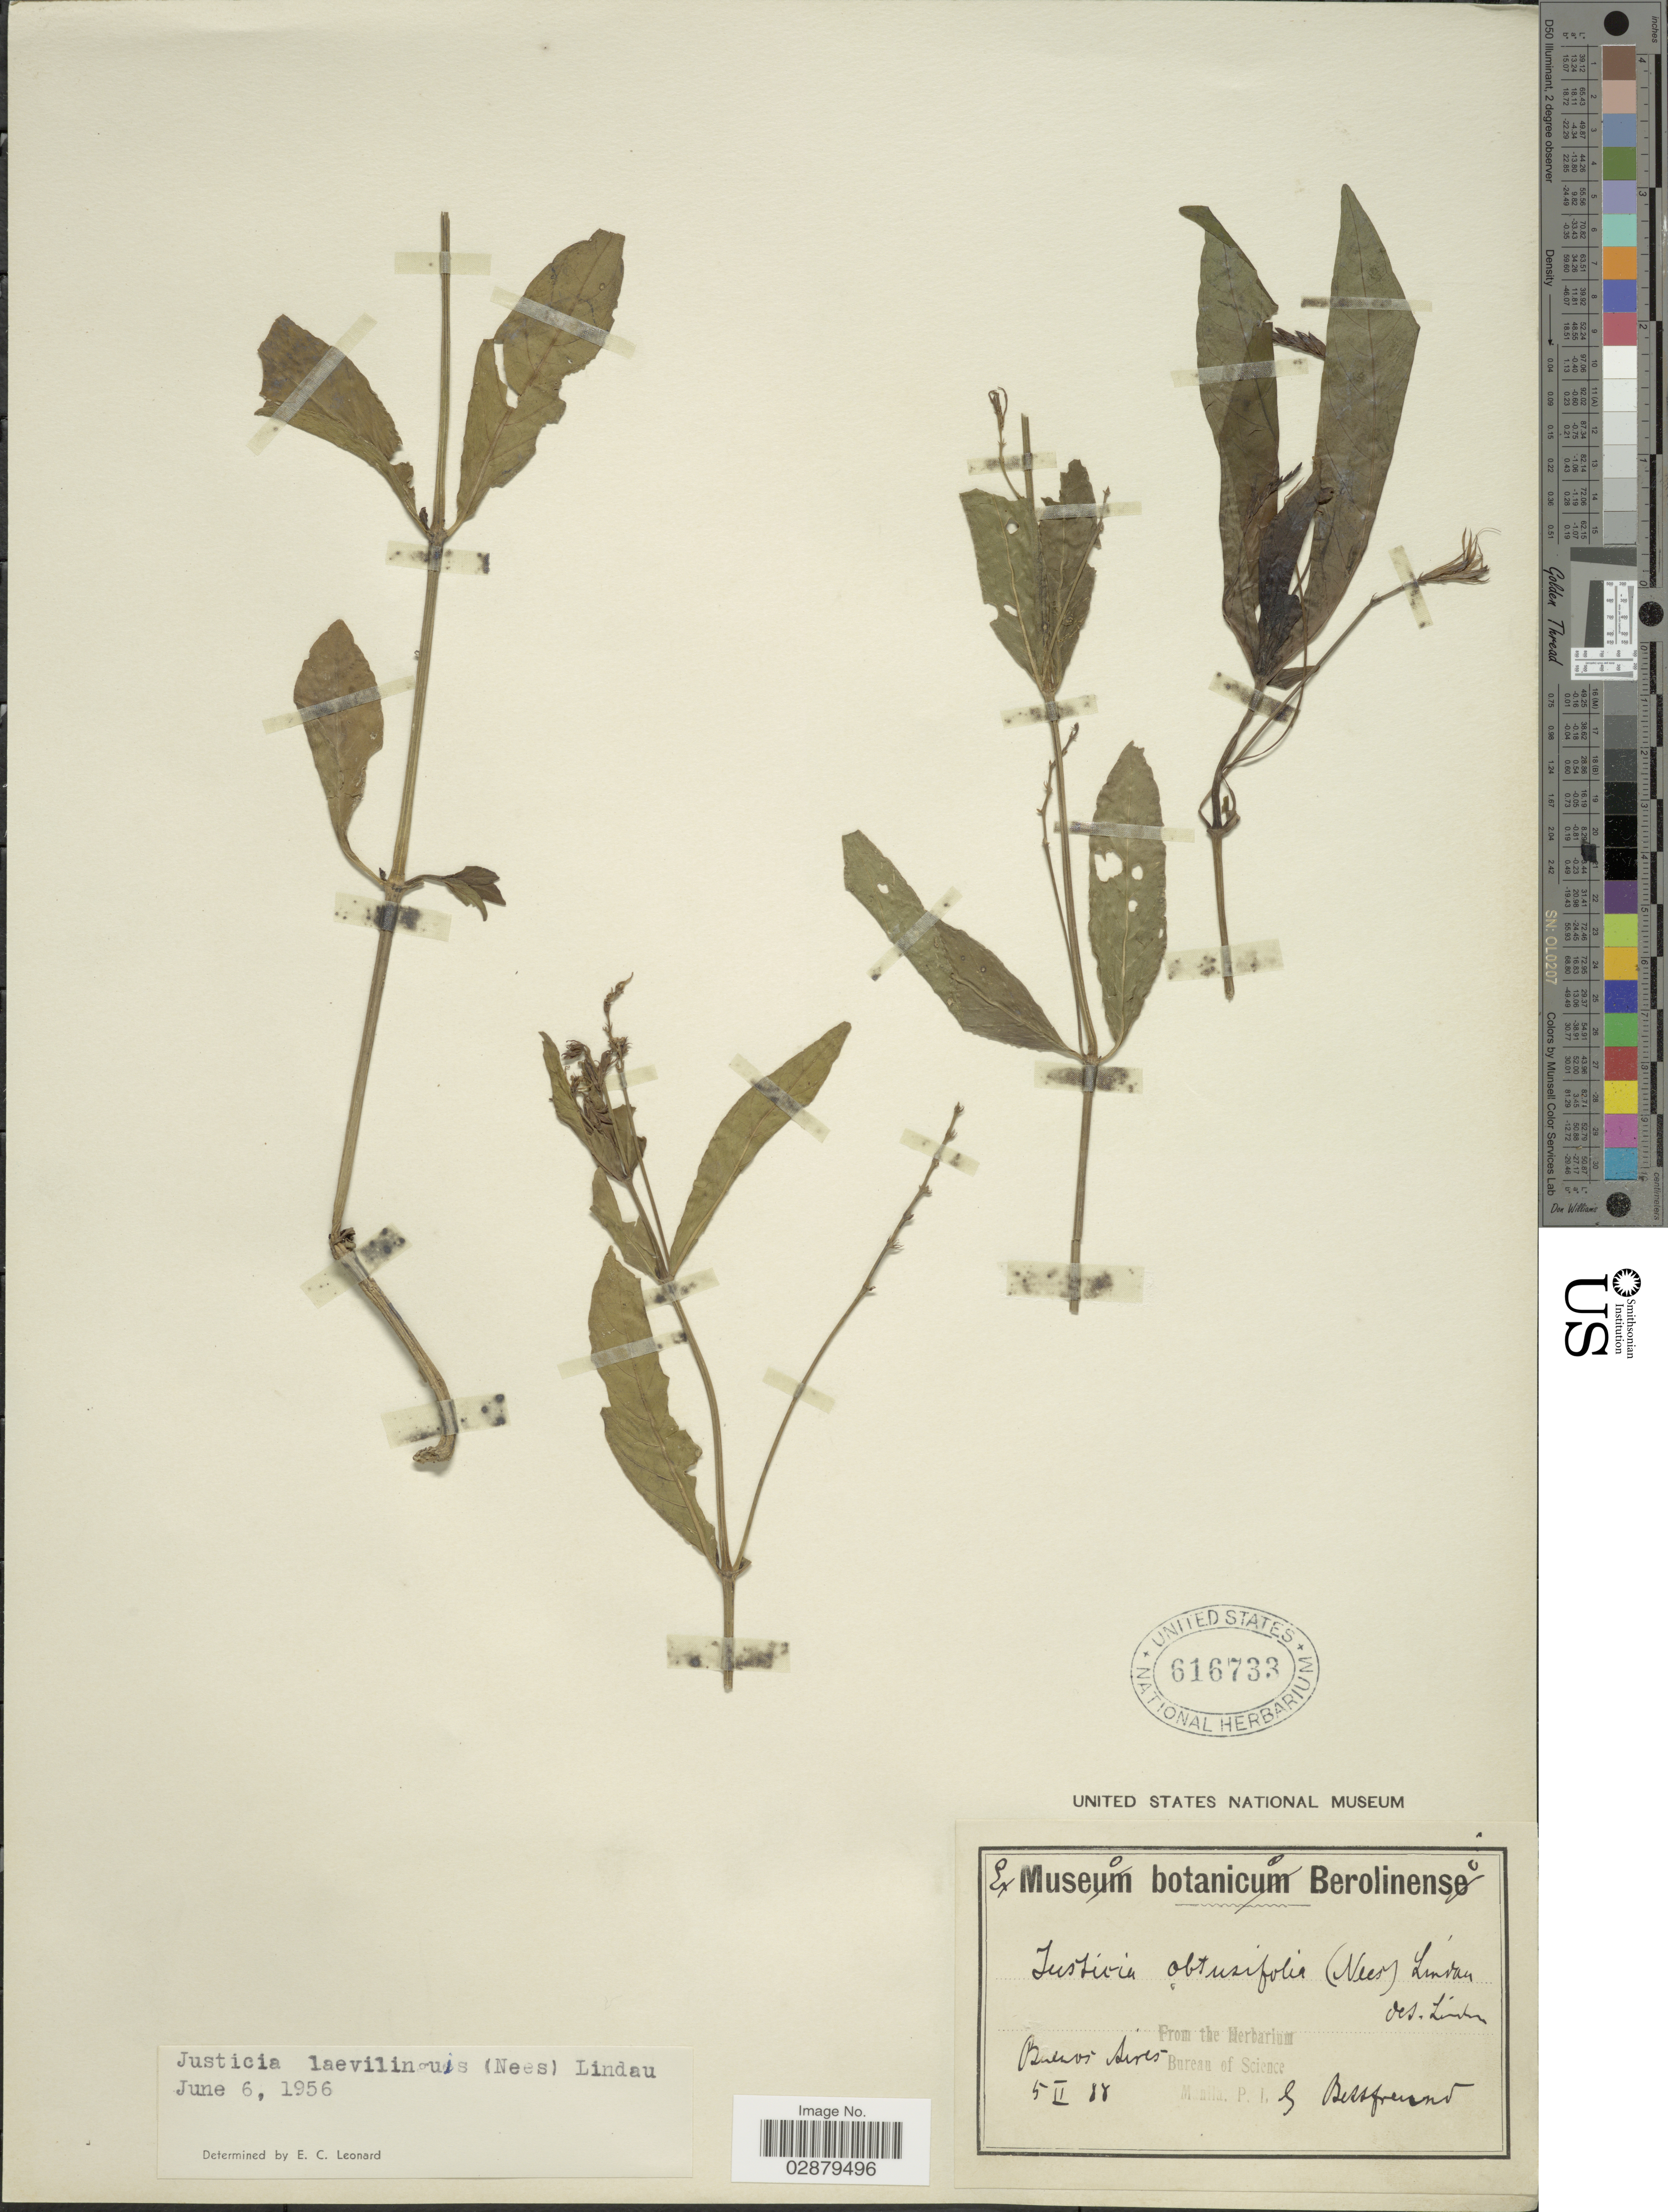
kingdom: Plantae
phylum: Tracheophyta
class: Magnoliopsida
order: Lamiales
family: Acanthaceae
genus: Justicia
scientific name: Justicia laevilinguis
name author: (Nees) Lindau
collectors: C. Bettfreund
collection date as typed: Transcribed d/m/y: 5/2/88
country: Argentina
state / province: Buenos Aires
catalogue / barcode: US 616733